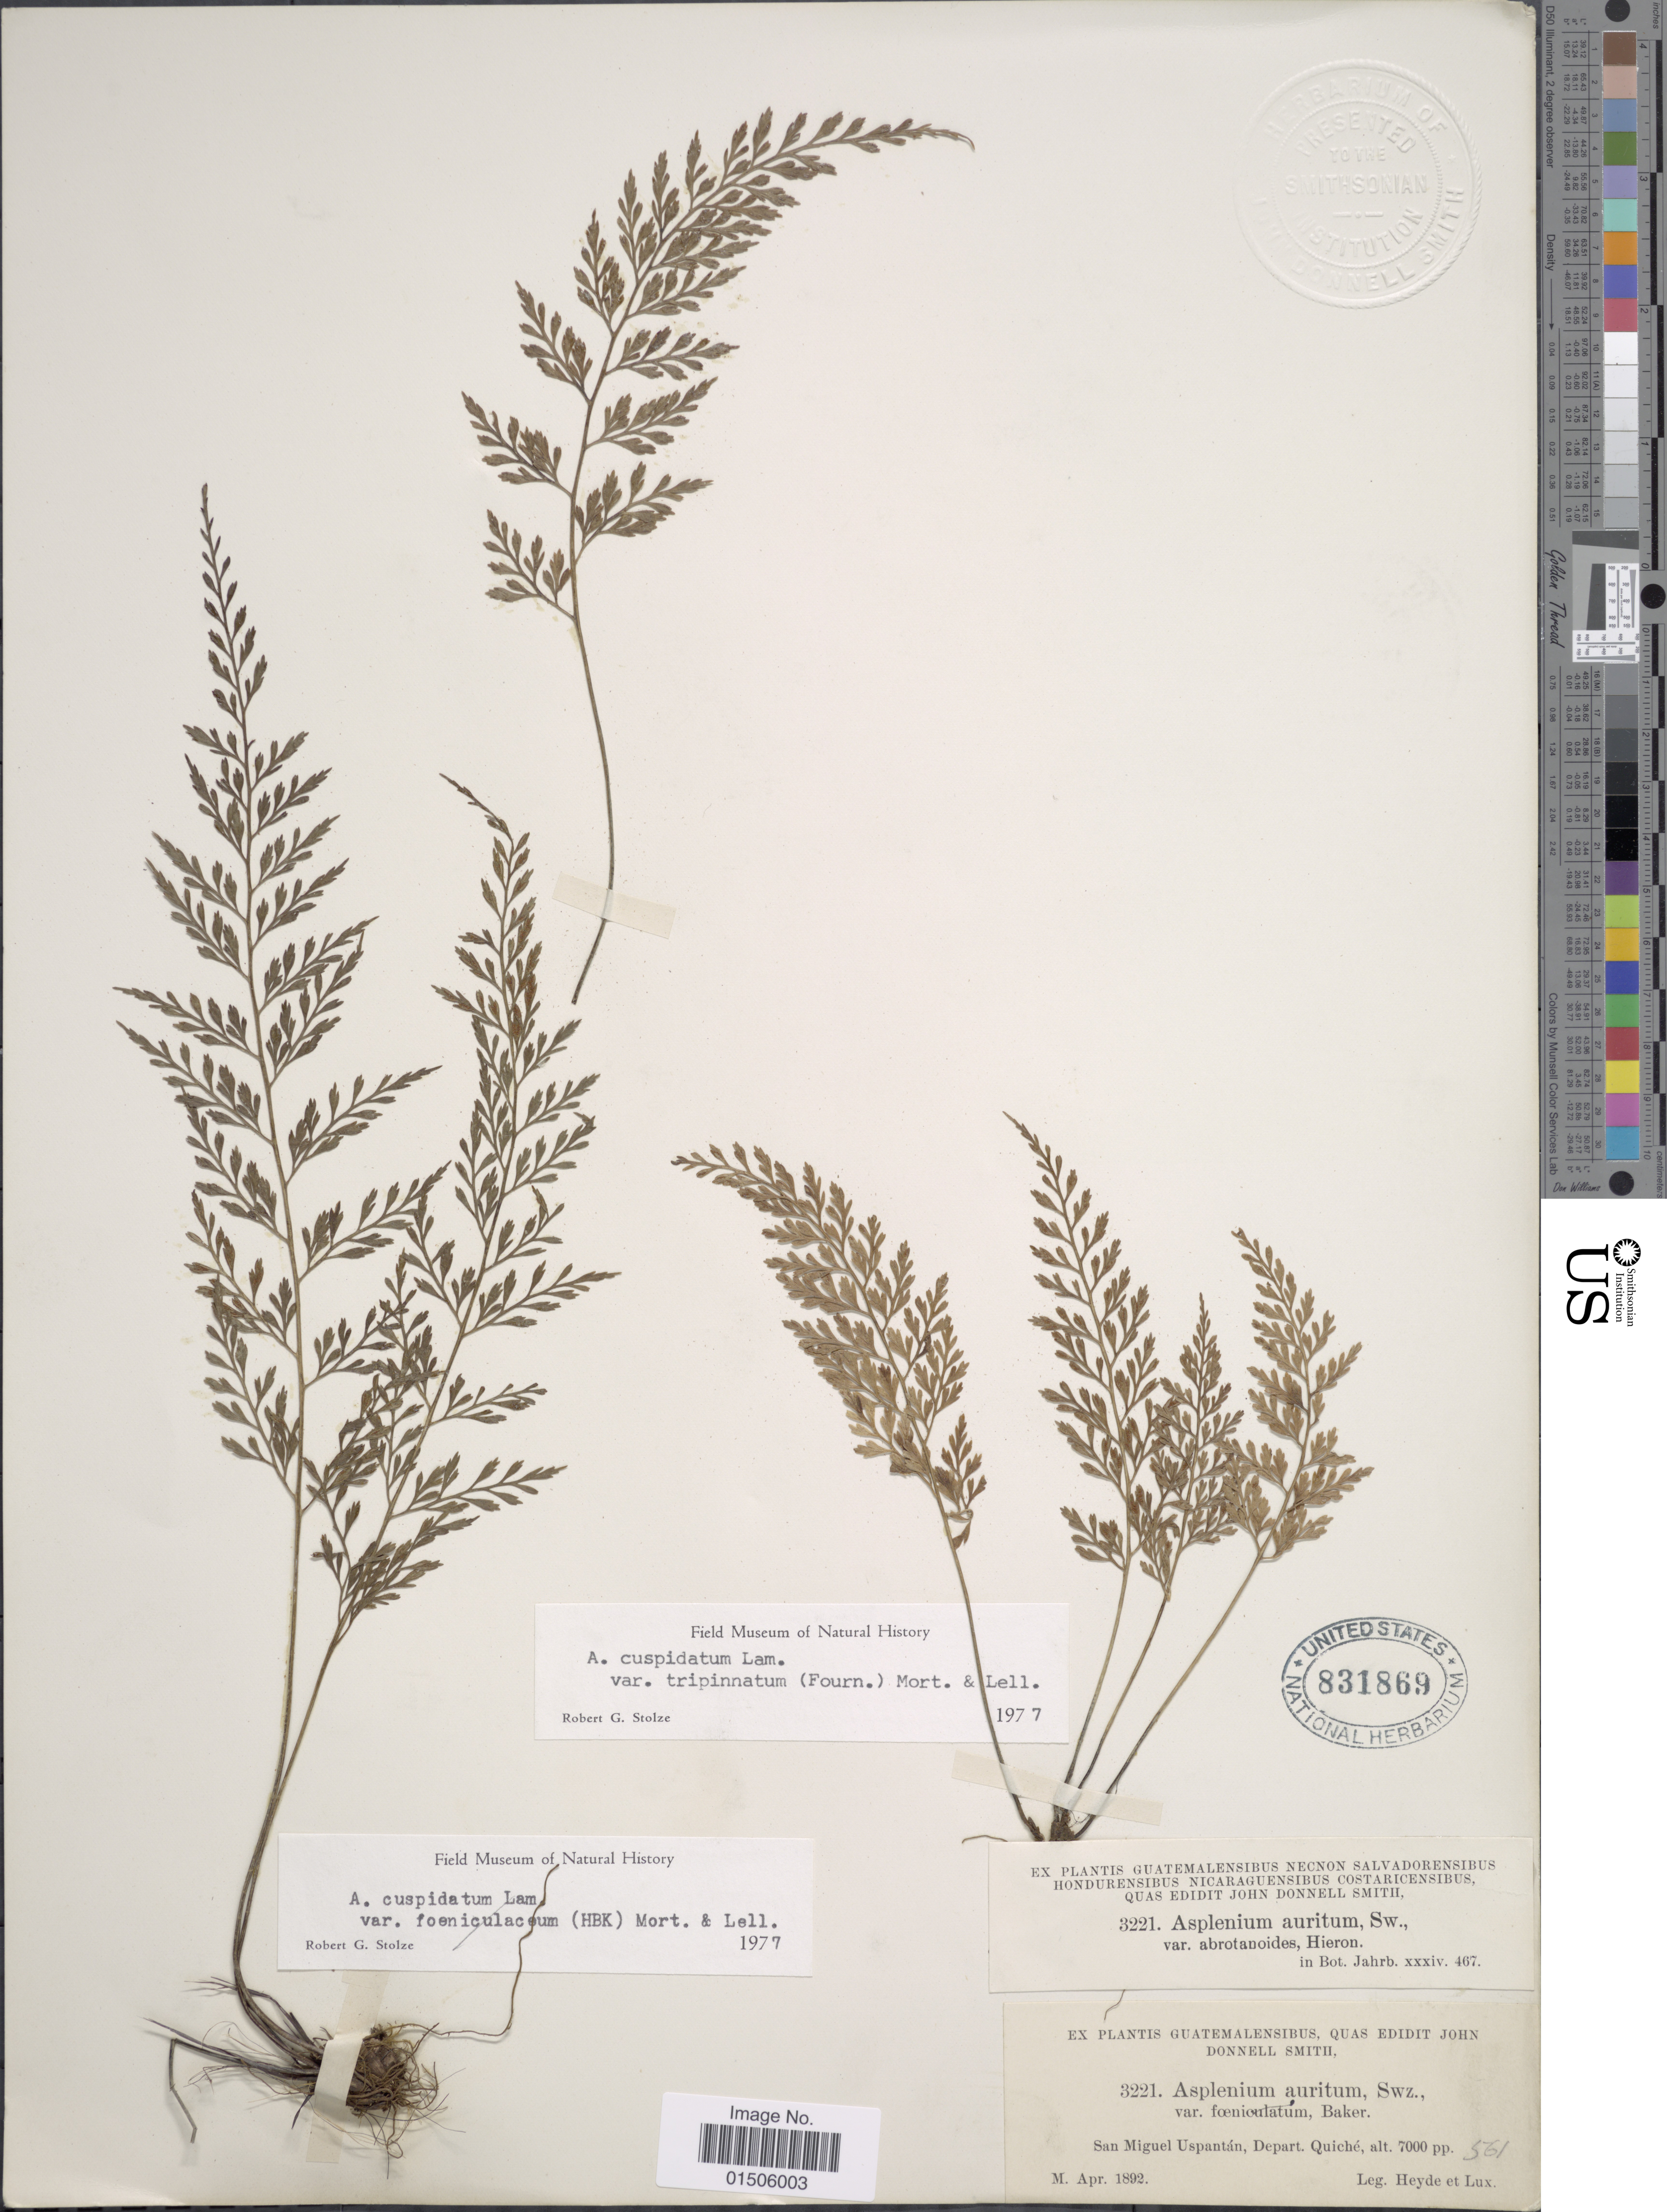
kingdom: Plantae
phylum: Tracheophyta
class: Polypodiopsida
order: Polypodiales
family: Aspleniaceae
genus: Asplenium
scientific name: Asplenium cuspidatum var. tripinnatum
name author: (E. Fourn.) C.V. Morton & Lellinger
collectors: Heyde & Lux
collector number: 3221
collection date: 1892-04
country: Guatemala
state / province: El Quiché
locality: San Miguel Uspantan, Depart. Quiche.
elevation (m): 2134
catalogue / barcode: US 831869